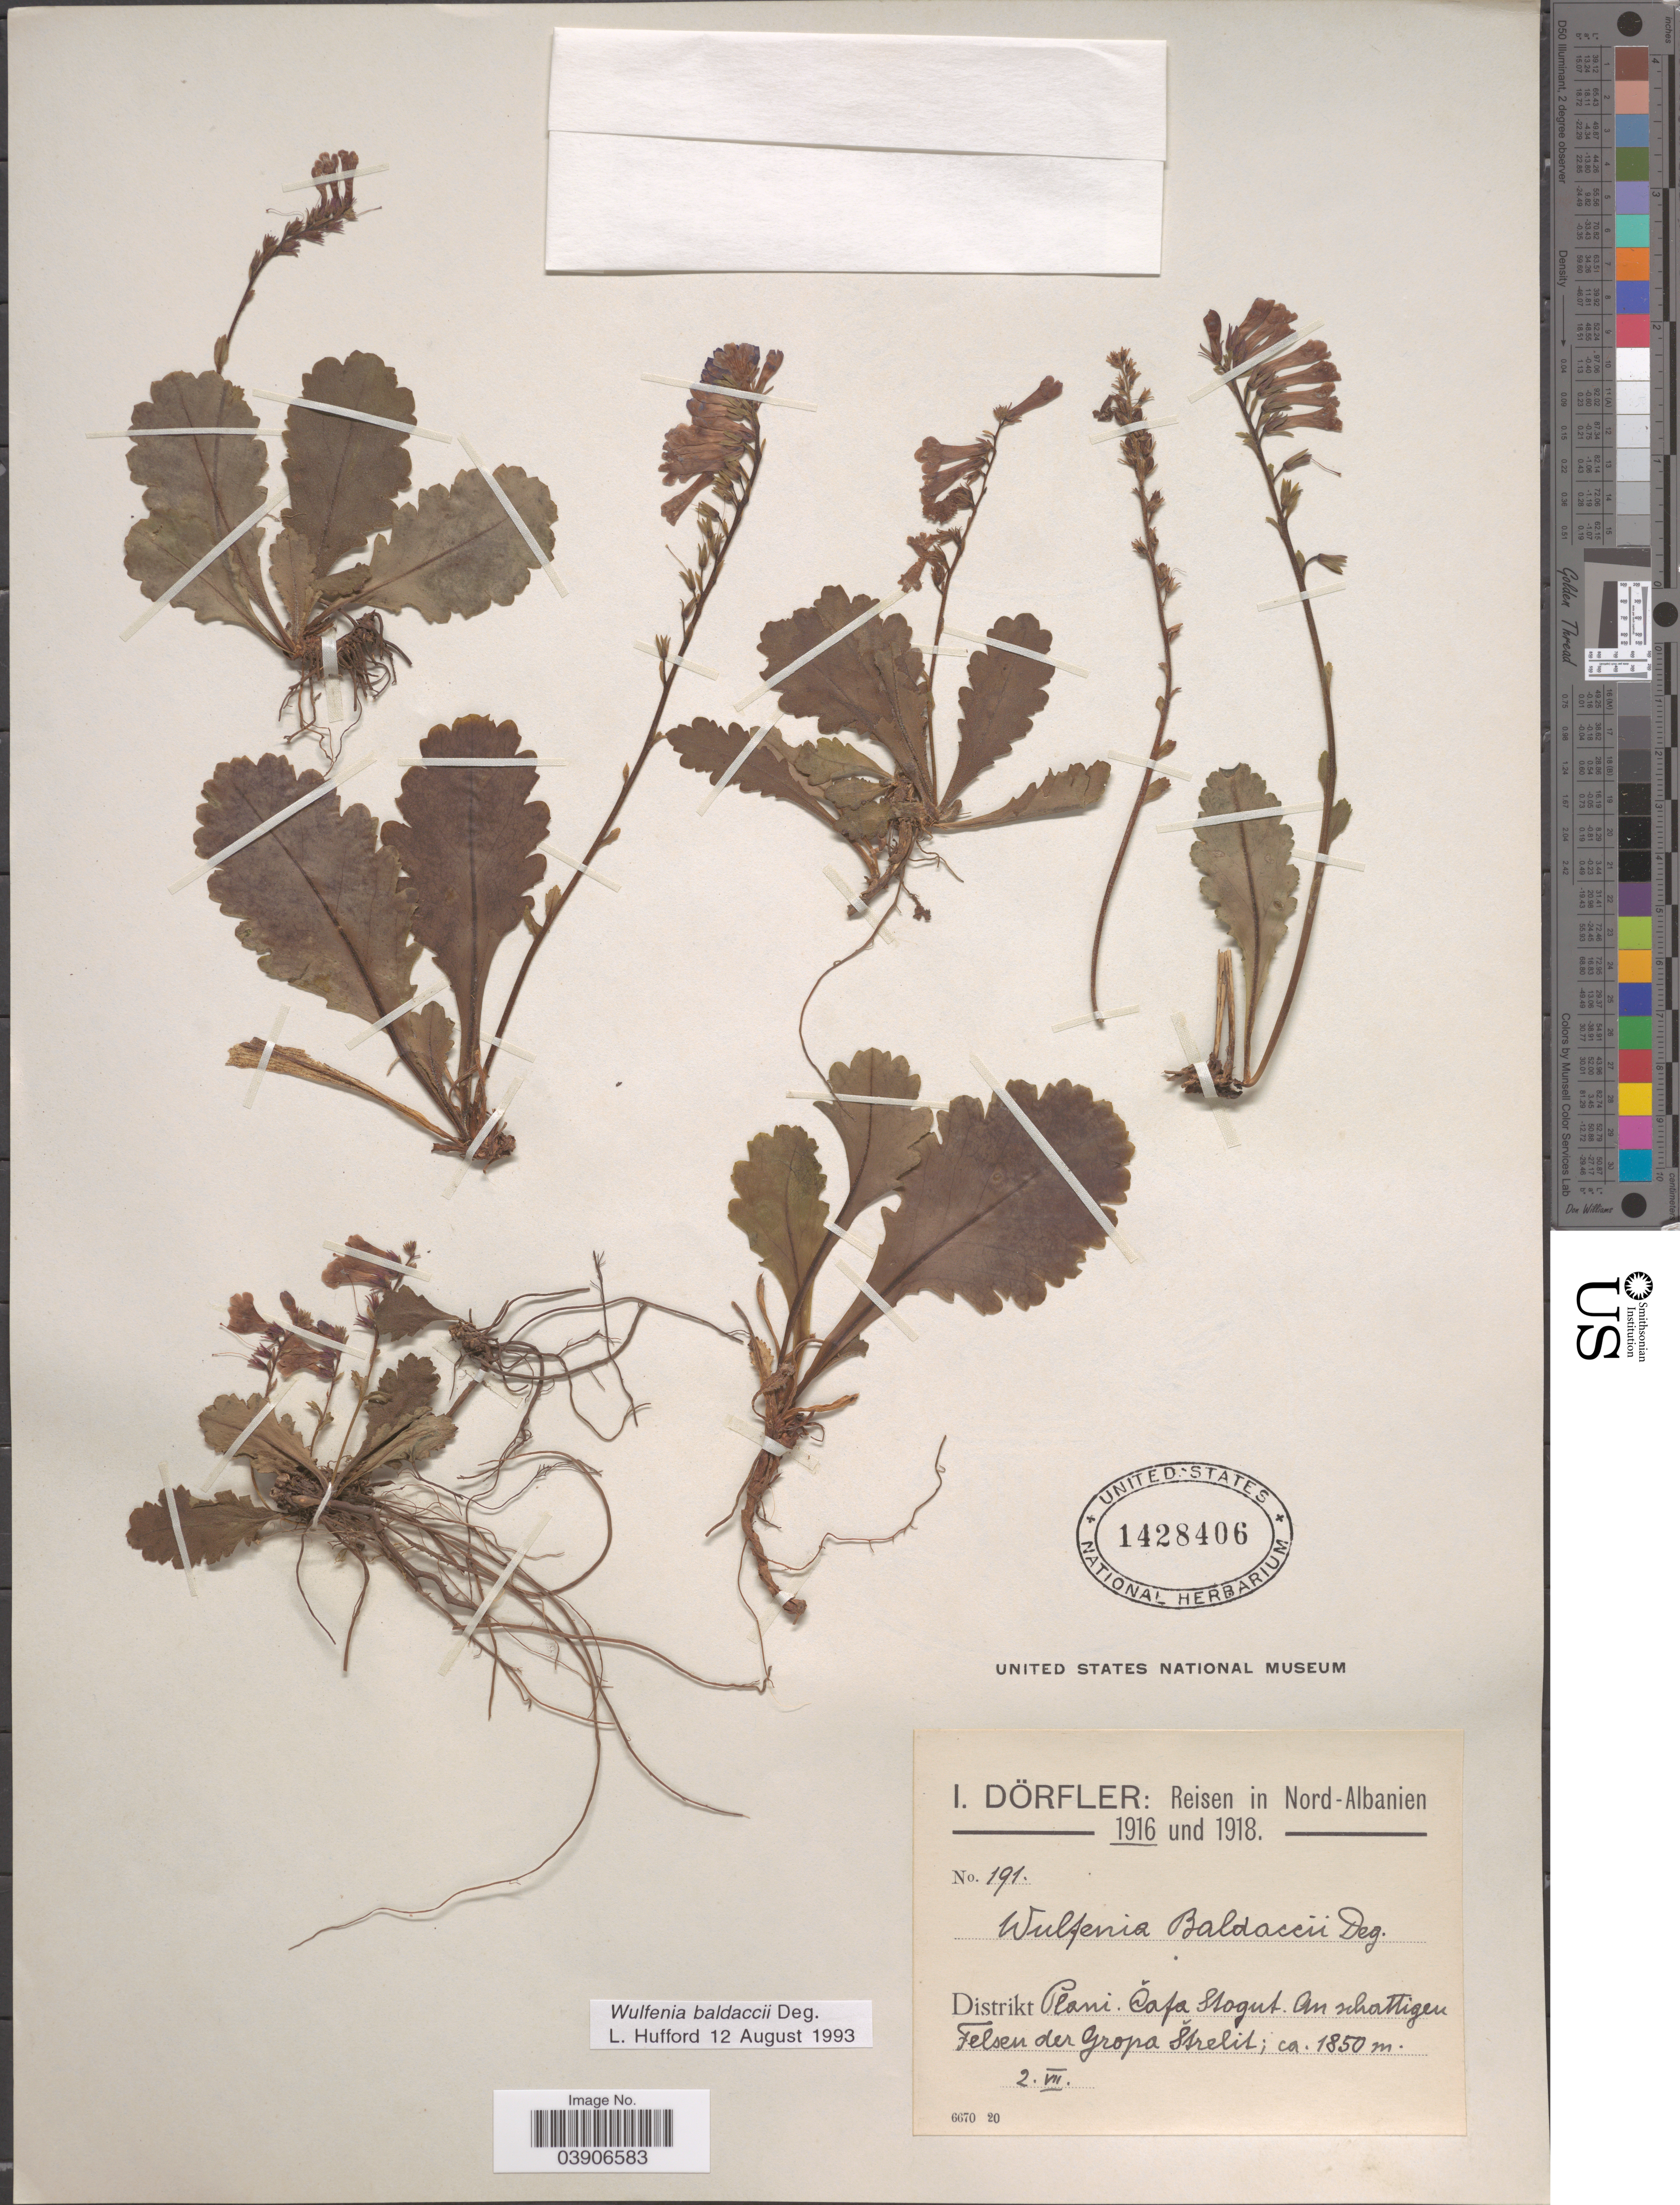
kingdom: Plantae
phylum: Tracheophyta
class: Magnoliopsida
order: Lamiales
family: Plantaginaceae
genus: Wulfenia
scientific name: Wulfenia baldaccii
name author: Degen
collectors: I. Dörfler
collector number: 191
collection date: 1916-07-02/1918-07-02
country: Albania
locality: Nord-Albanien. Distrikt Plani. Cafa Stogut. An schattigen Felsen der Gropa štrelit.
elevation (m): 1850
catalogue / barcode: US 1428406